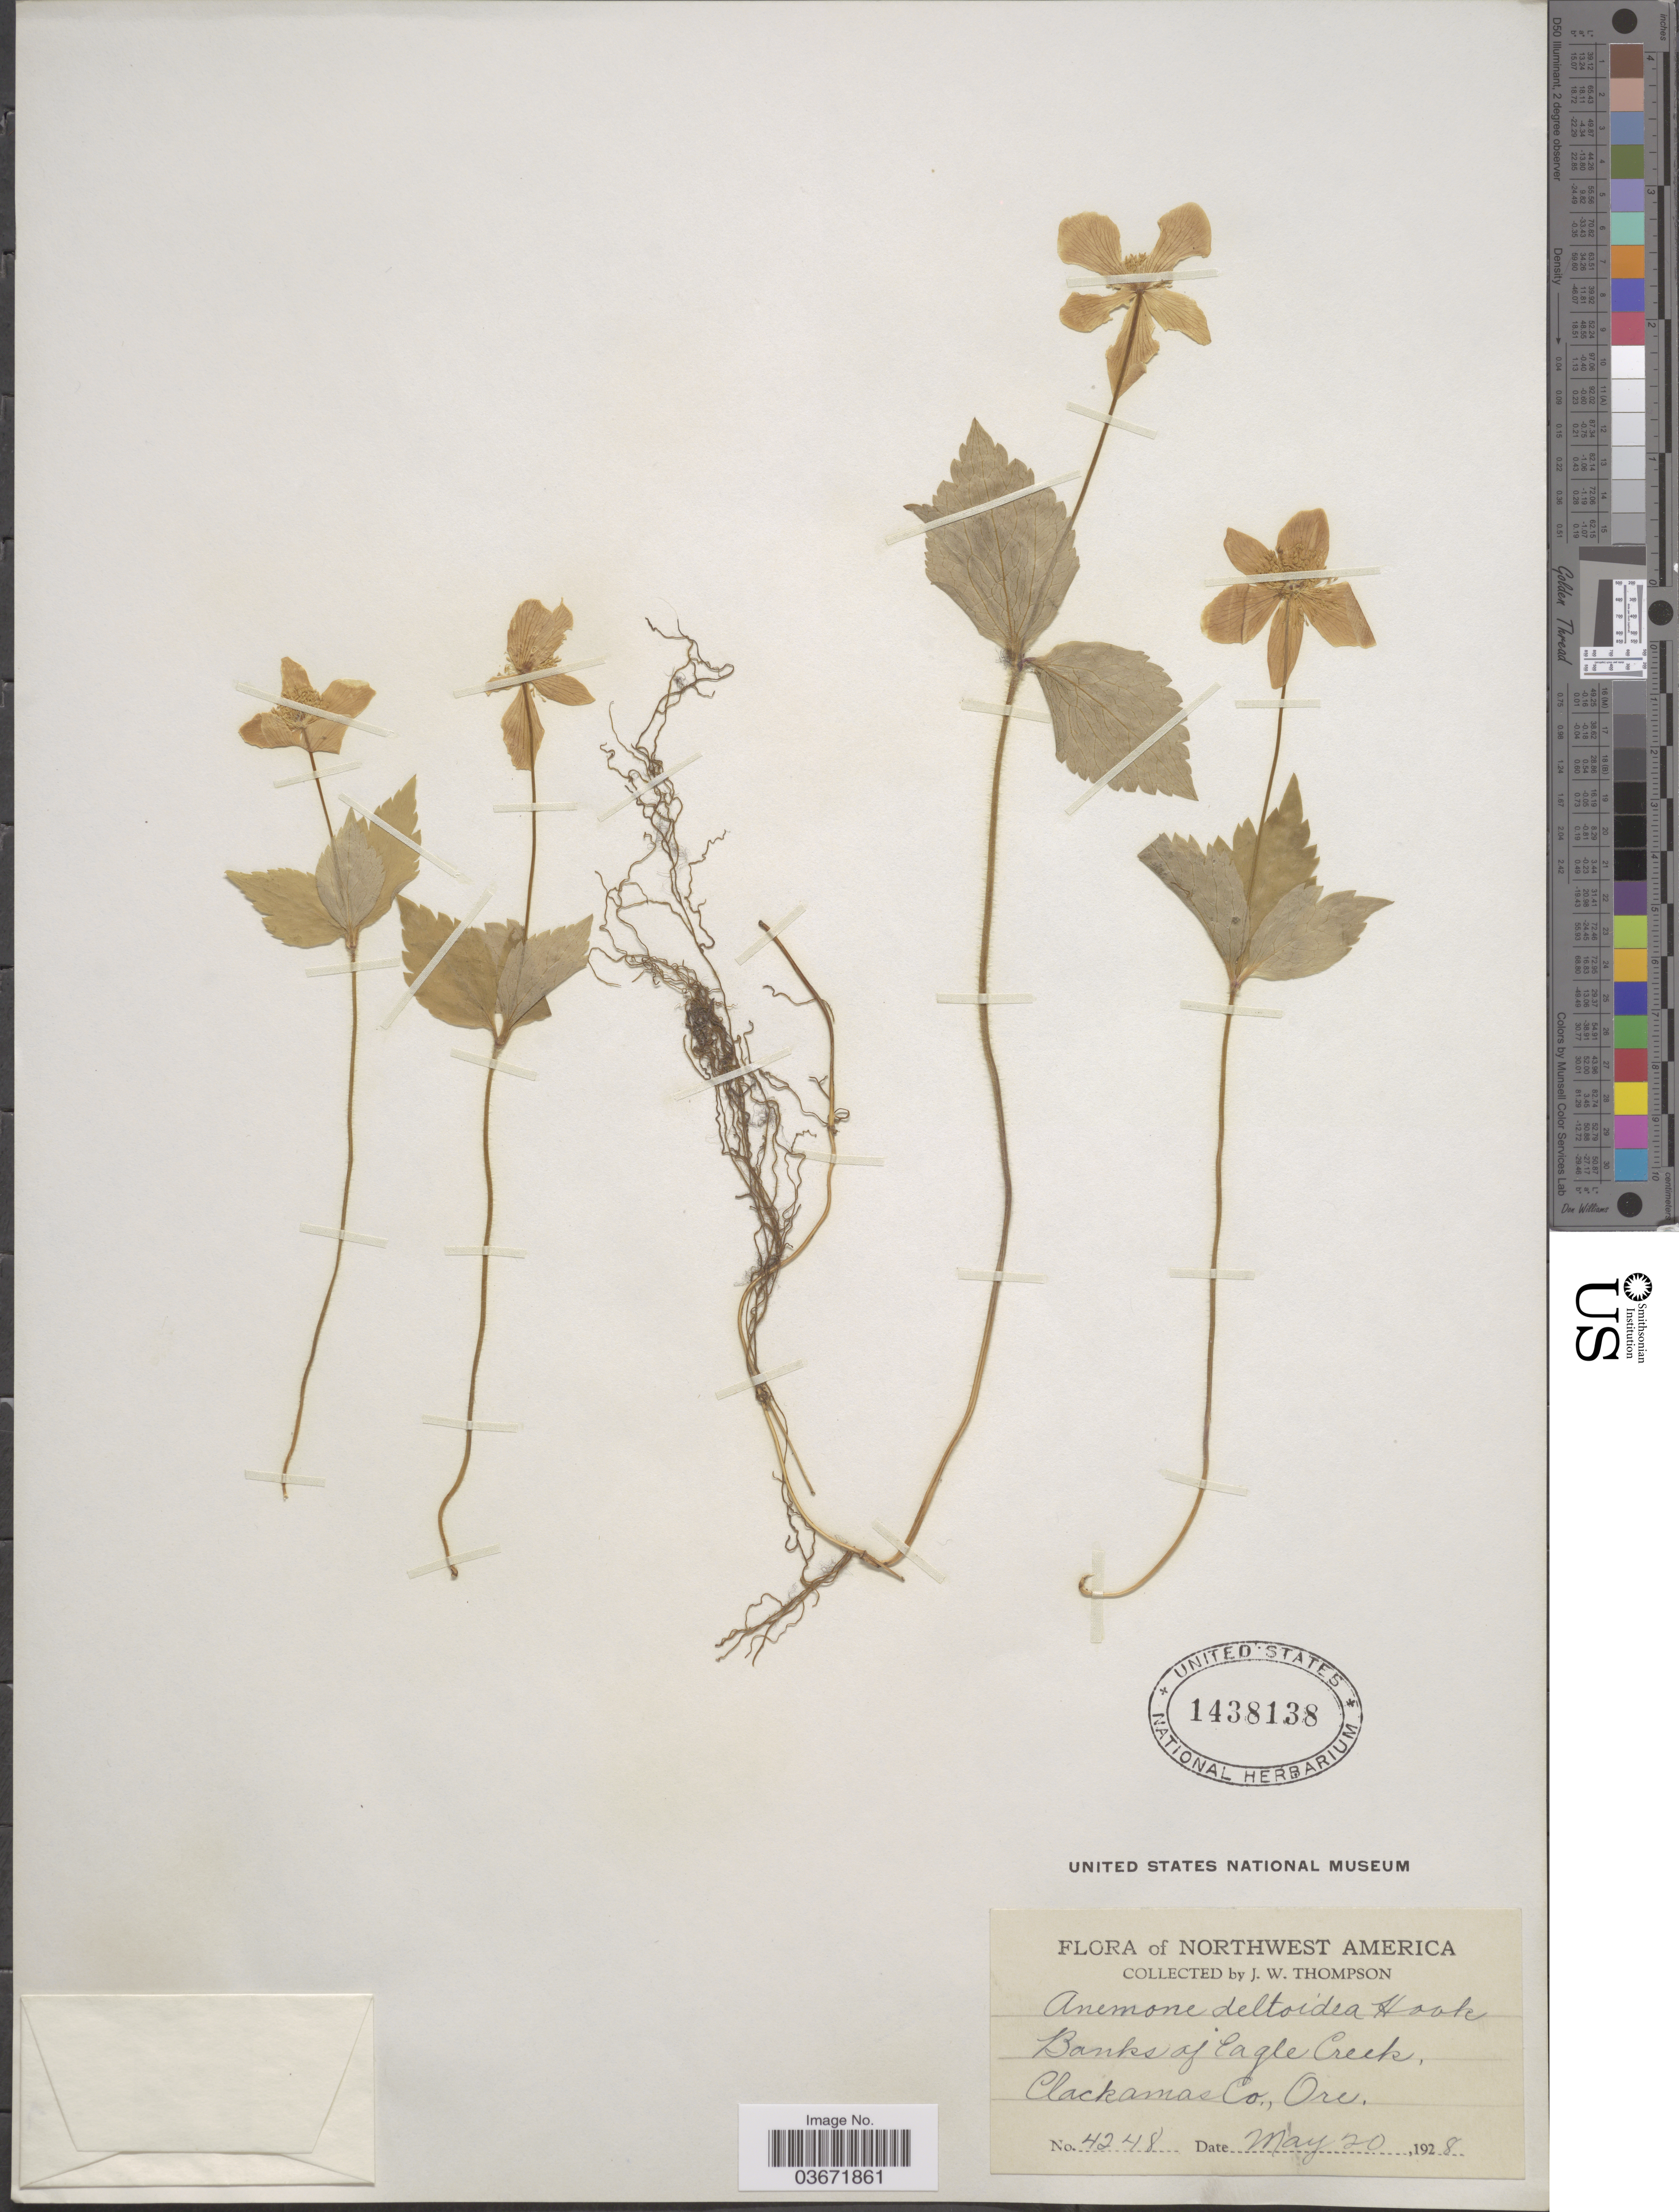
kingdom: Plantae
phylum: Tracheophyta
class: Magnoliopsida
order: Ranunculales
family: Ranunculaceae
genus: Anemone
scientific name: Anemone deltoidea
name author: Douglas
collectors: J. Thompson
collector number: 4248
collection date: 1928-05-20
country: United States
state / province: Oregon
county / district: Clackamas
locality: Banks of Eagle Creek, Clackamas Co.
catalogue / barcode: US 1438138